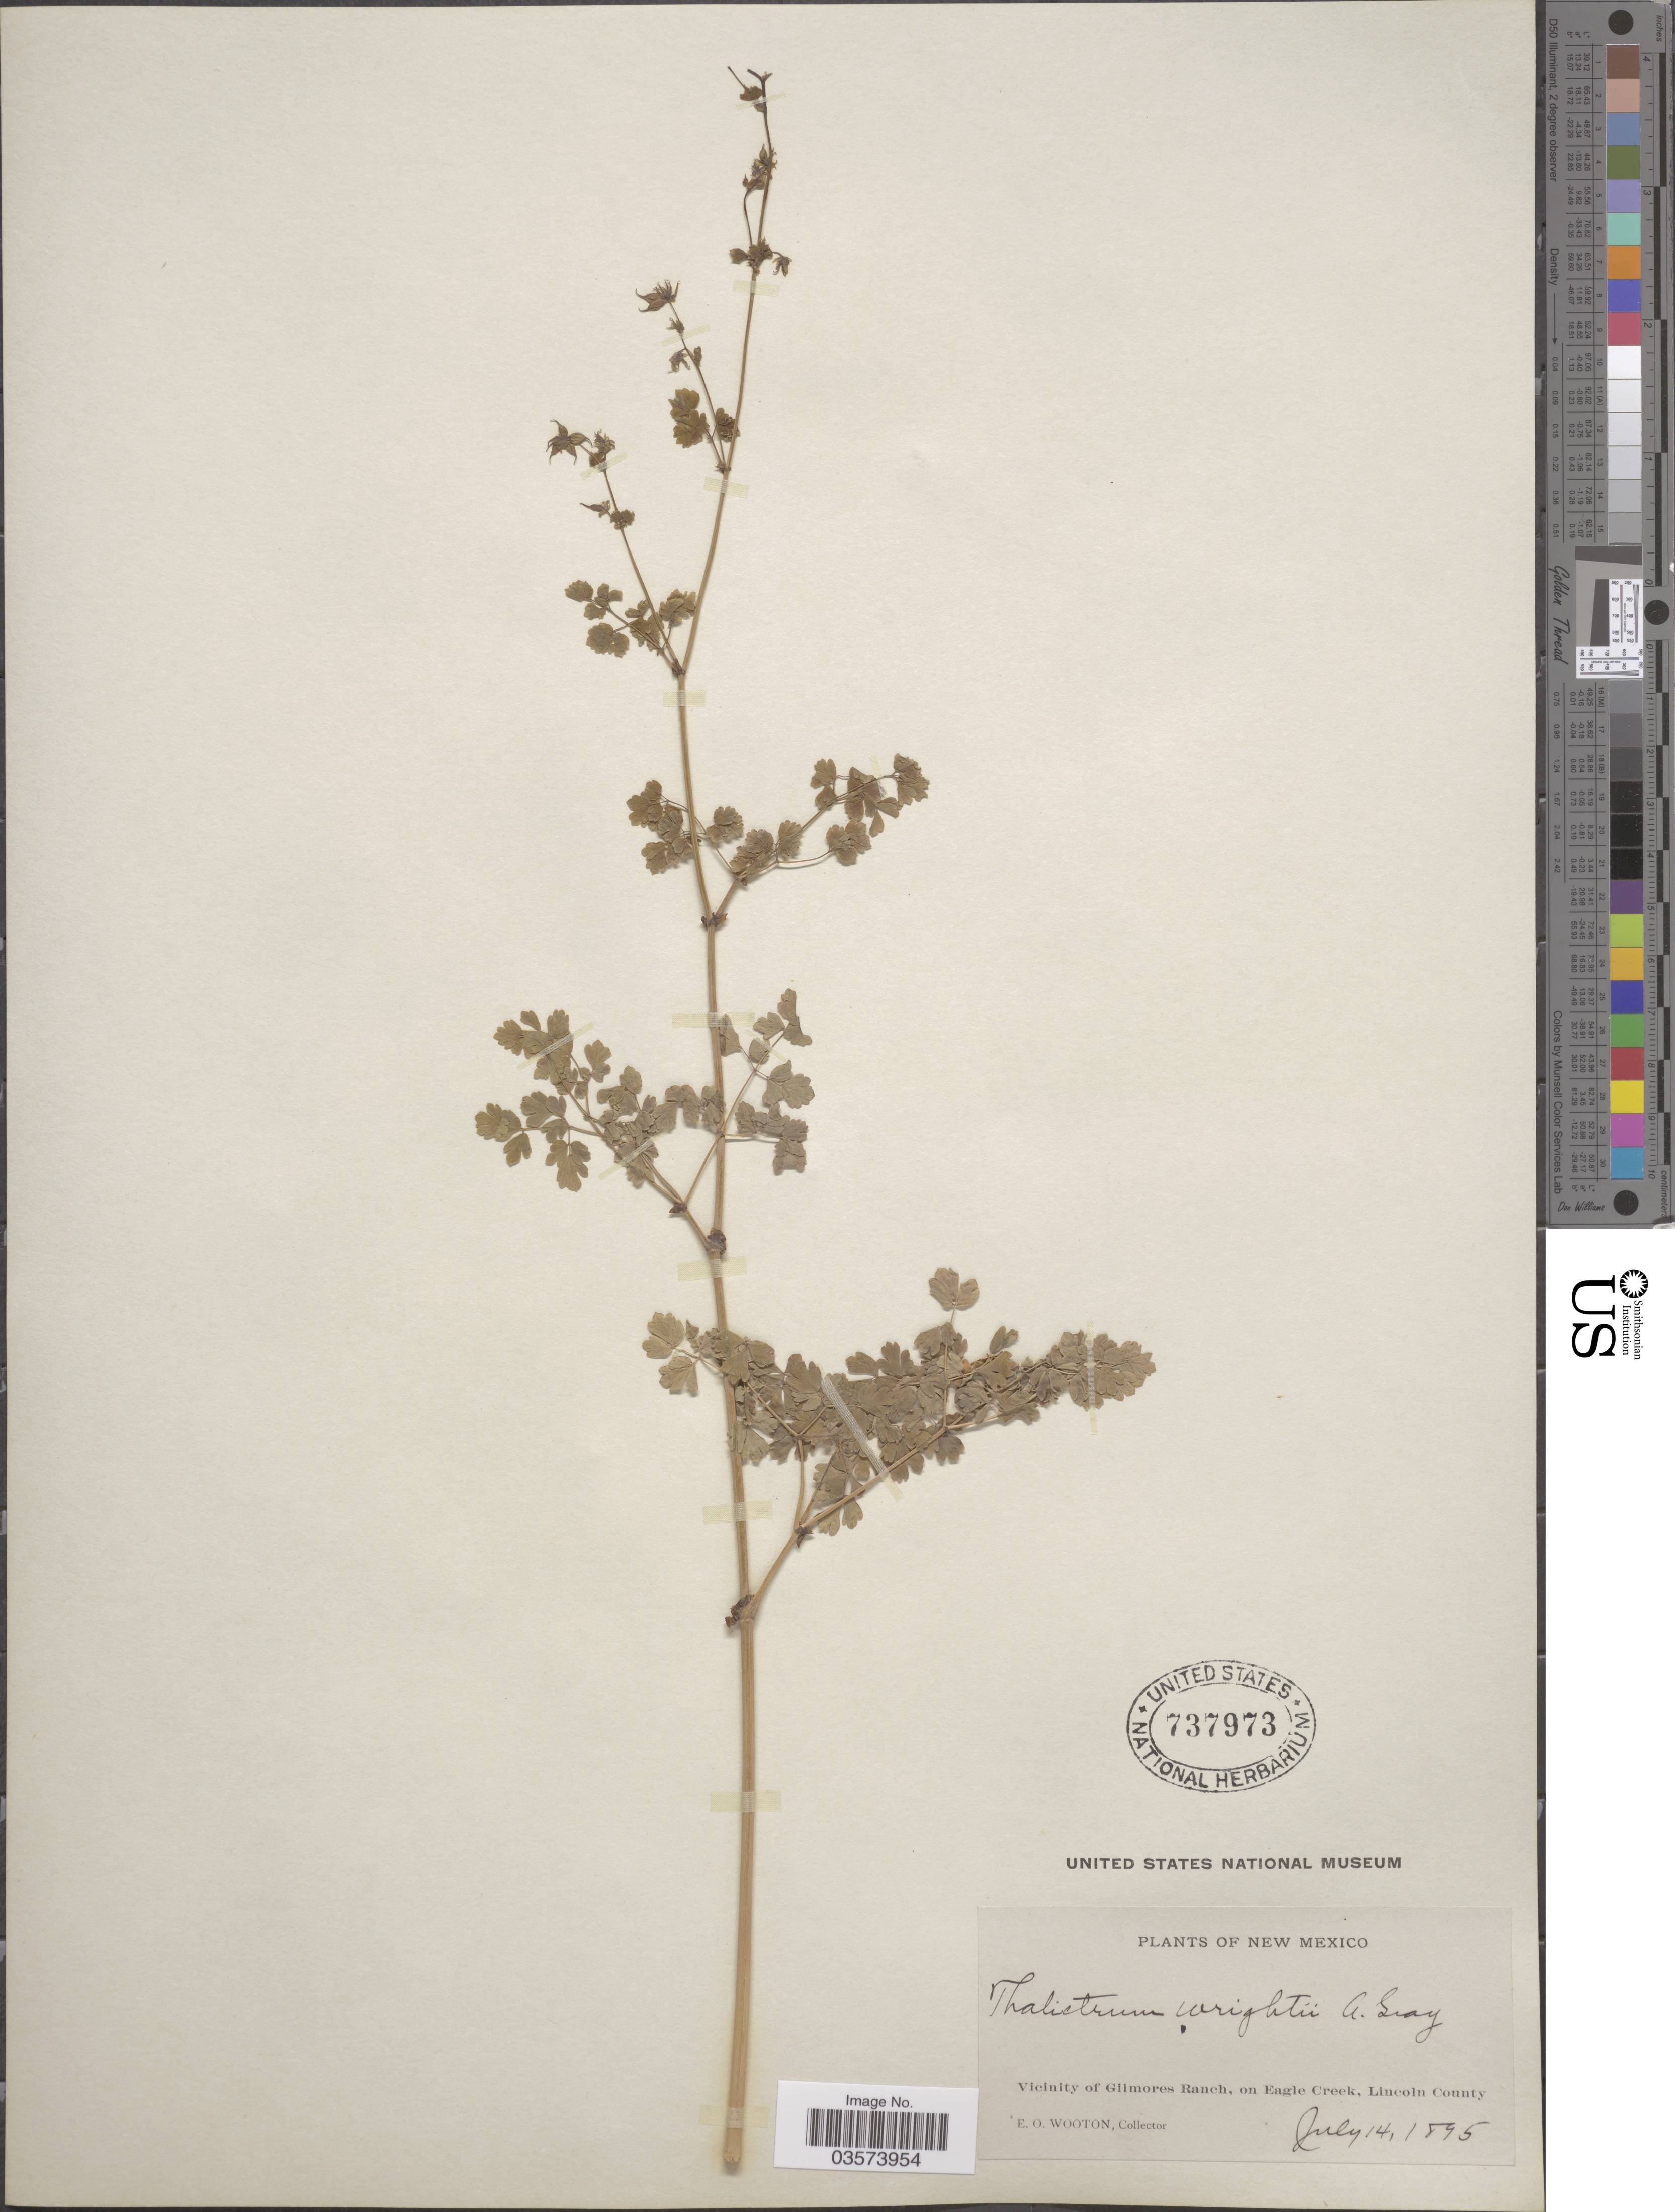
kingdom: Plantae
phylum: Tracheophyta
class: Magnoliopsida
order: Ranunculales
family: Ranunculaceae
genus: Thalictrum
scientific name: Thalictrum fendleri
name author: Engelm. ex A. Gray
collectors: E. O. Wooton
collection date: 1895-07-14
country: United States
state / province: New Mexico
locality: Vicinity of Gilmores Ranch, on Eagle Creek, Lincoln County.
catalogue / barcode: US 737973